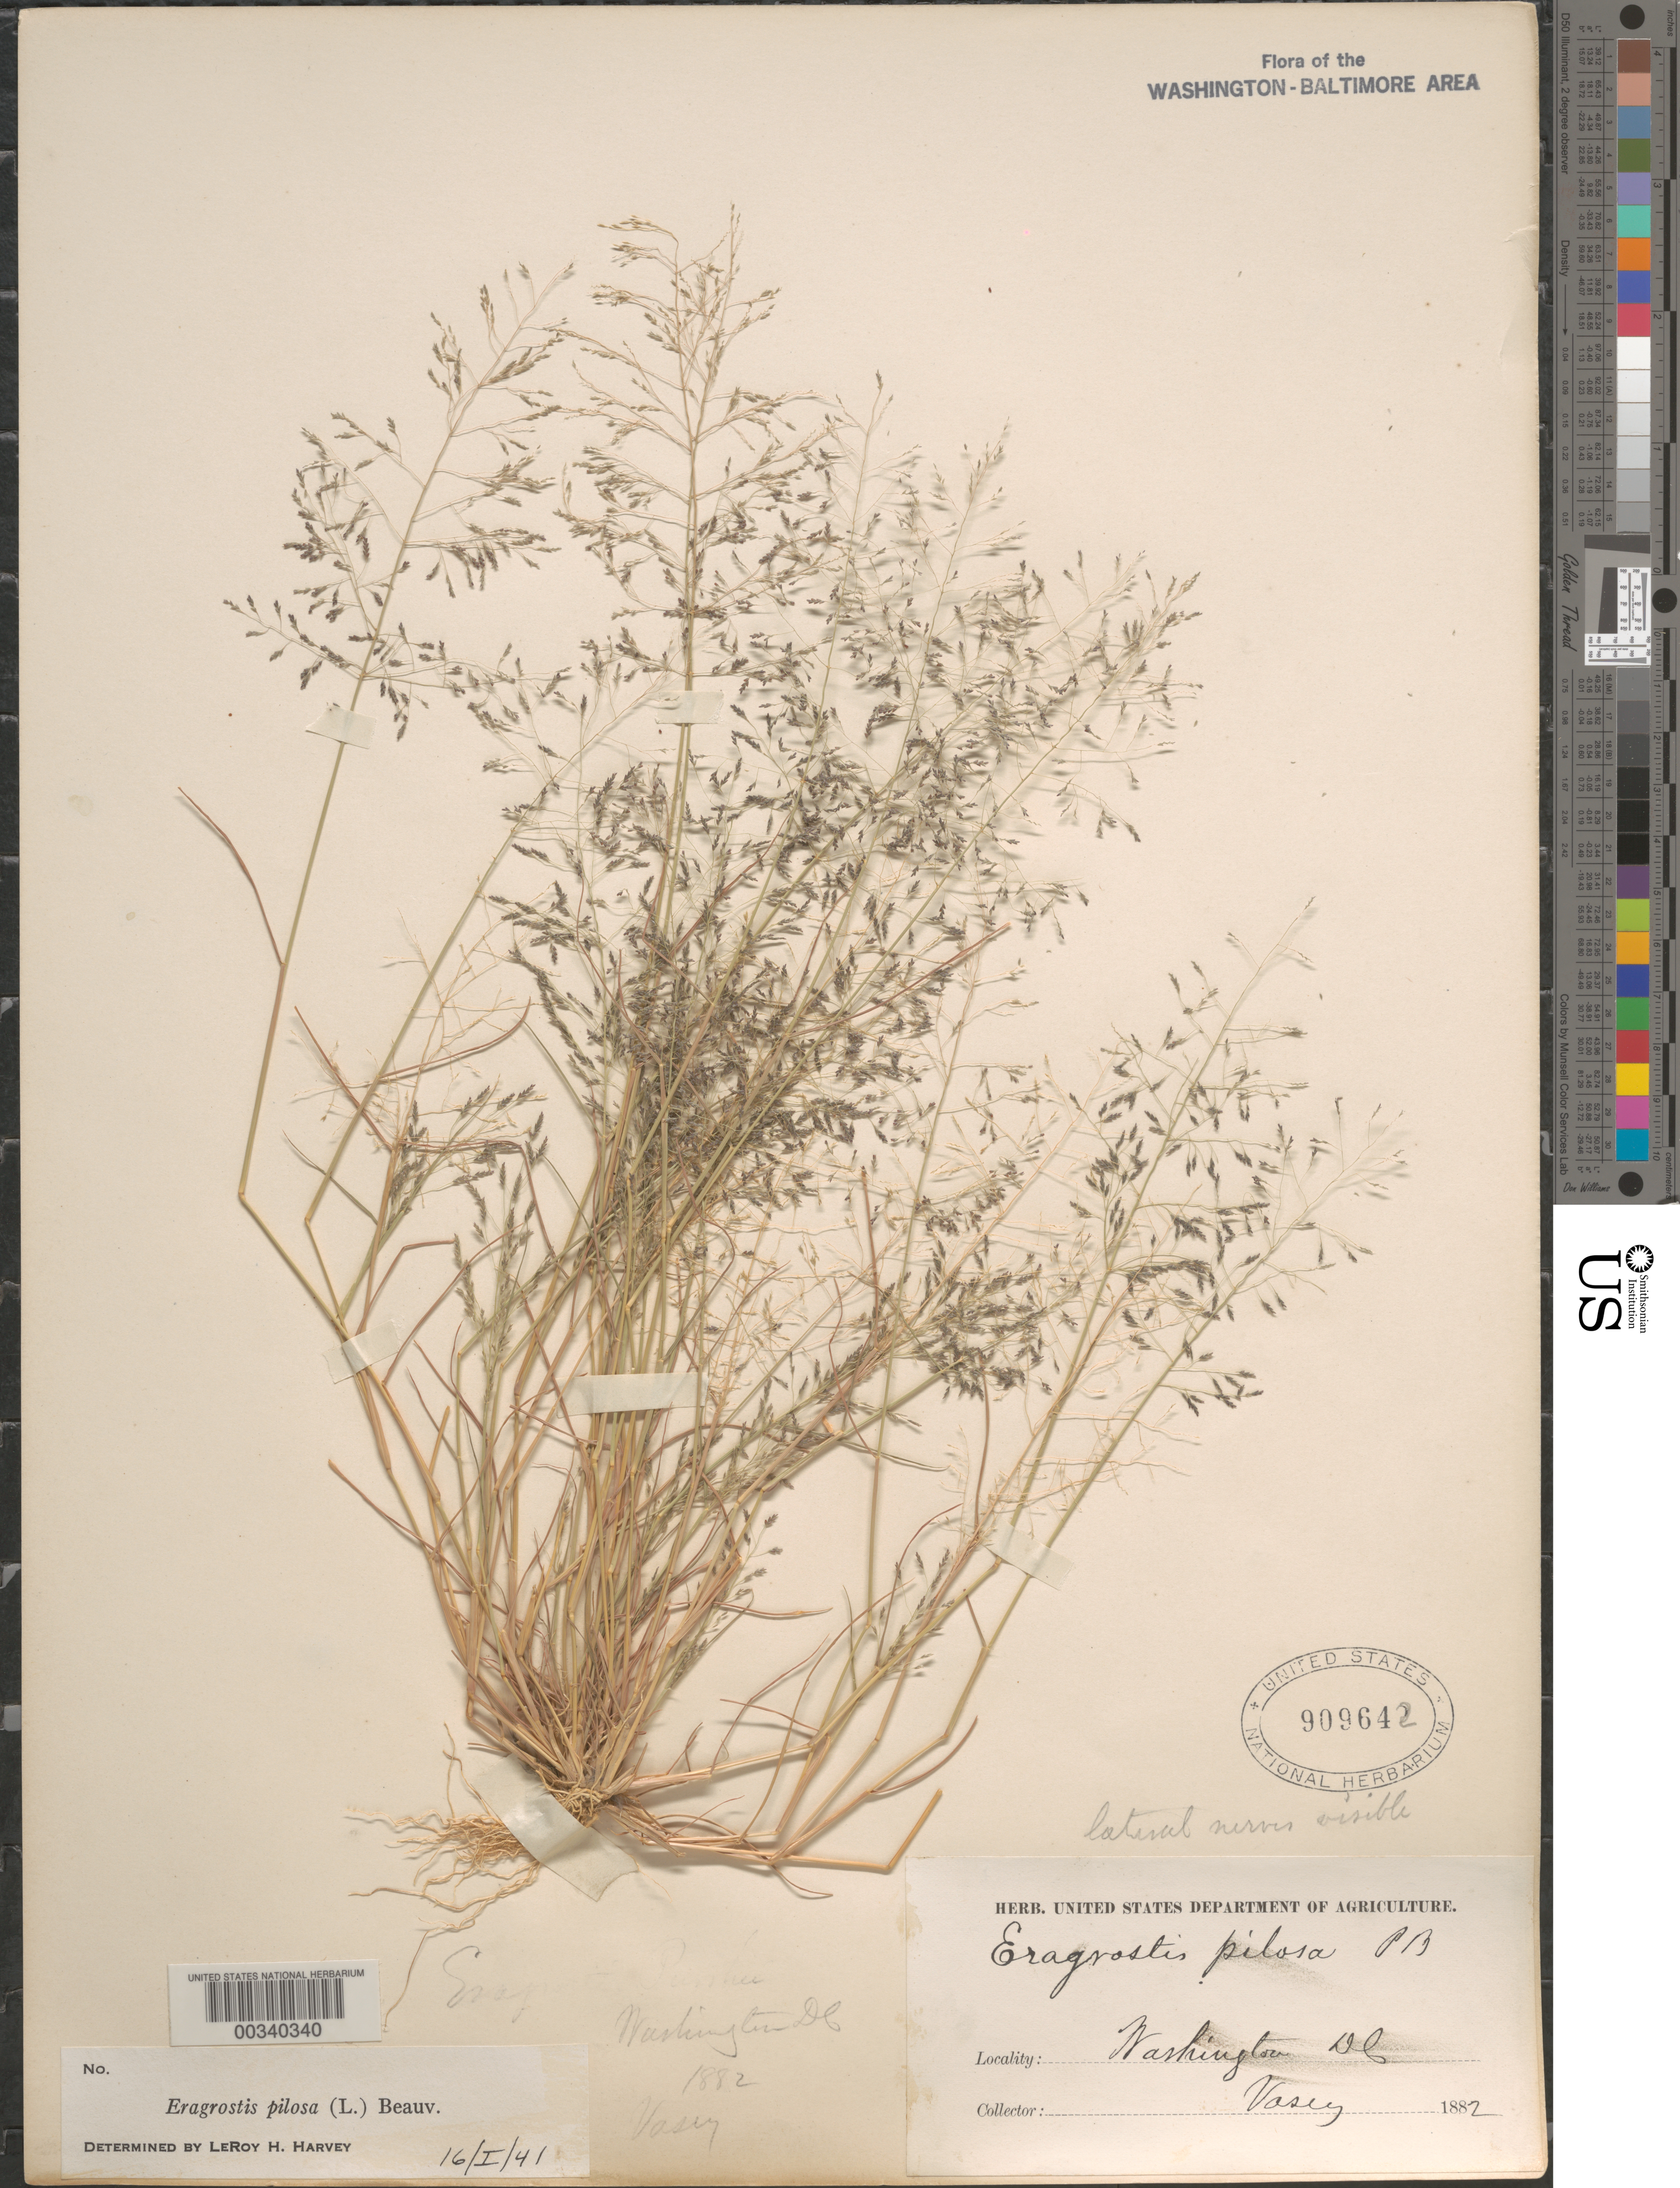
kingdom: Plantae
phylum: Tracheophyta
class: Liliopsida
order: Poales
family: Poaceae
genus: Eragrostis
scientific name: Eragrostis pilosa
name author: (L.) P. Beauv.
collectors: G. R. Vasey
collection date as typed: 1882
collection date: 1882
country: United States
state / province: District of Columbia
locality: Washington DC area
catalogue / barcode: US 909642